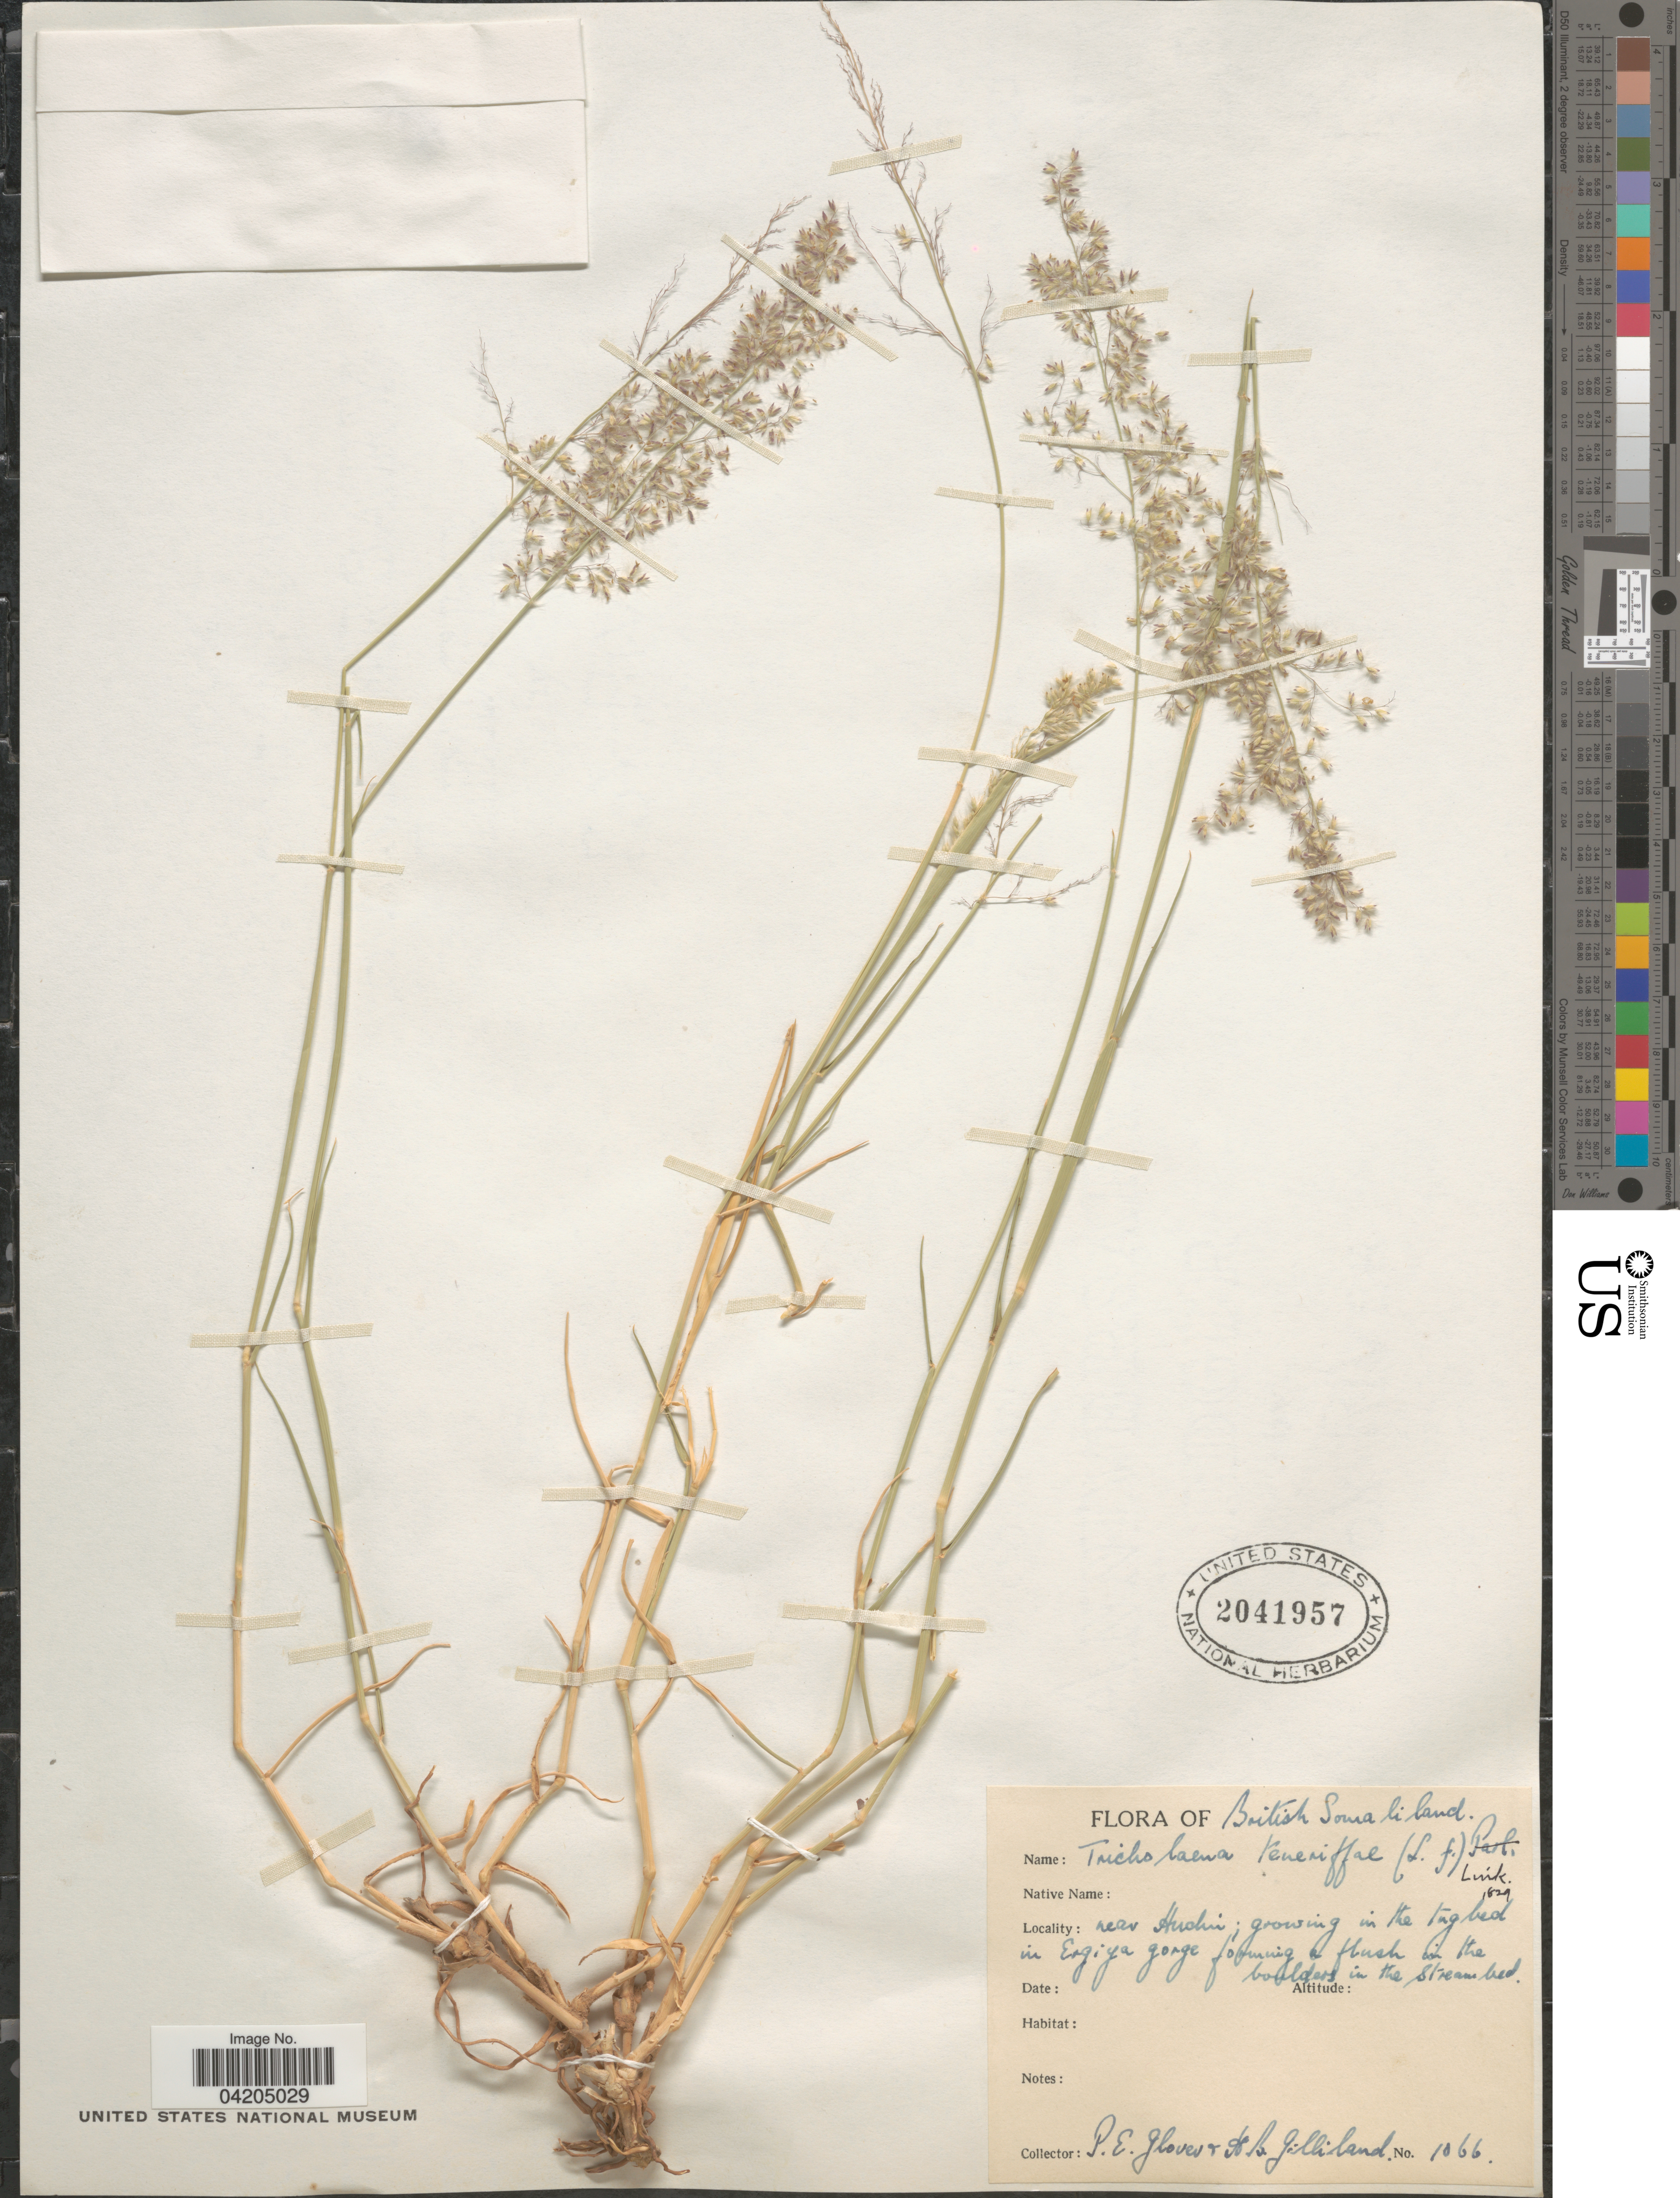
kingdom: Plantae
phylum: Tracheophyta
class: Liliopsida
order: Poales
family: Poaceae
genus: Tricholaena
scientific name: Tricholaena teneriffae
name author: (L.) Link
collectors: P. Glover & H. Gilliland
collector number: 1066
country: Somalia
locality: British Somaliland. Near Huchú; in the tugbed in Ergiya gorge. [interpreted]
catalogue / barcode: US 2041957